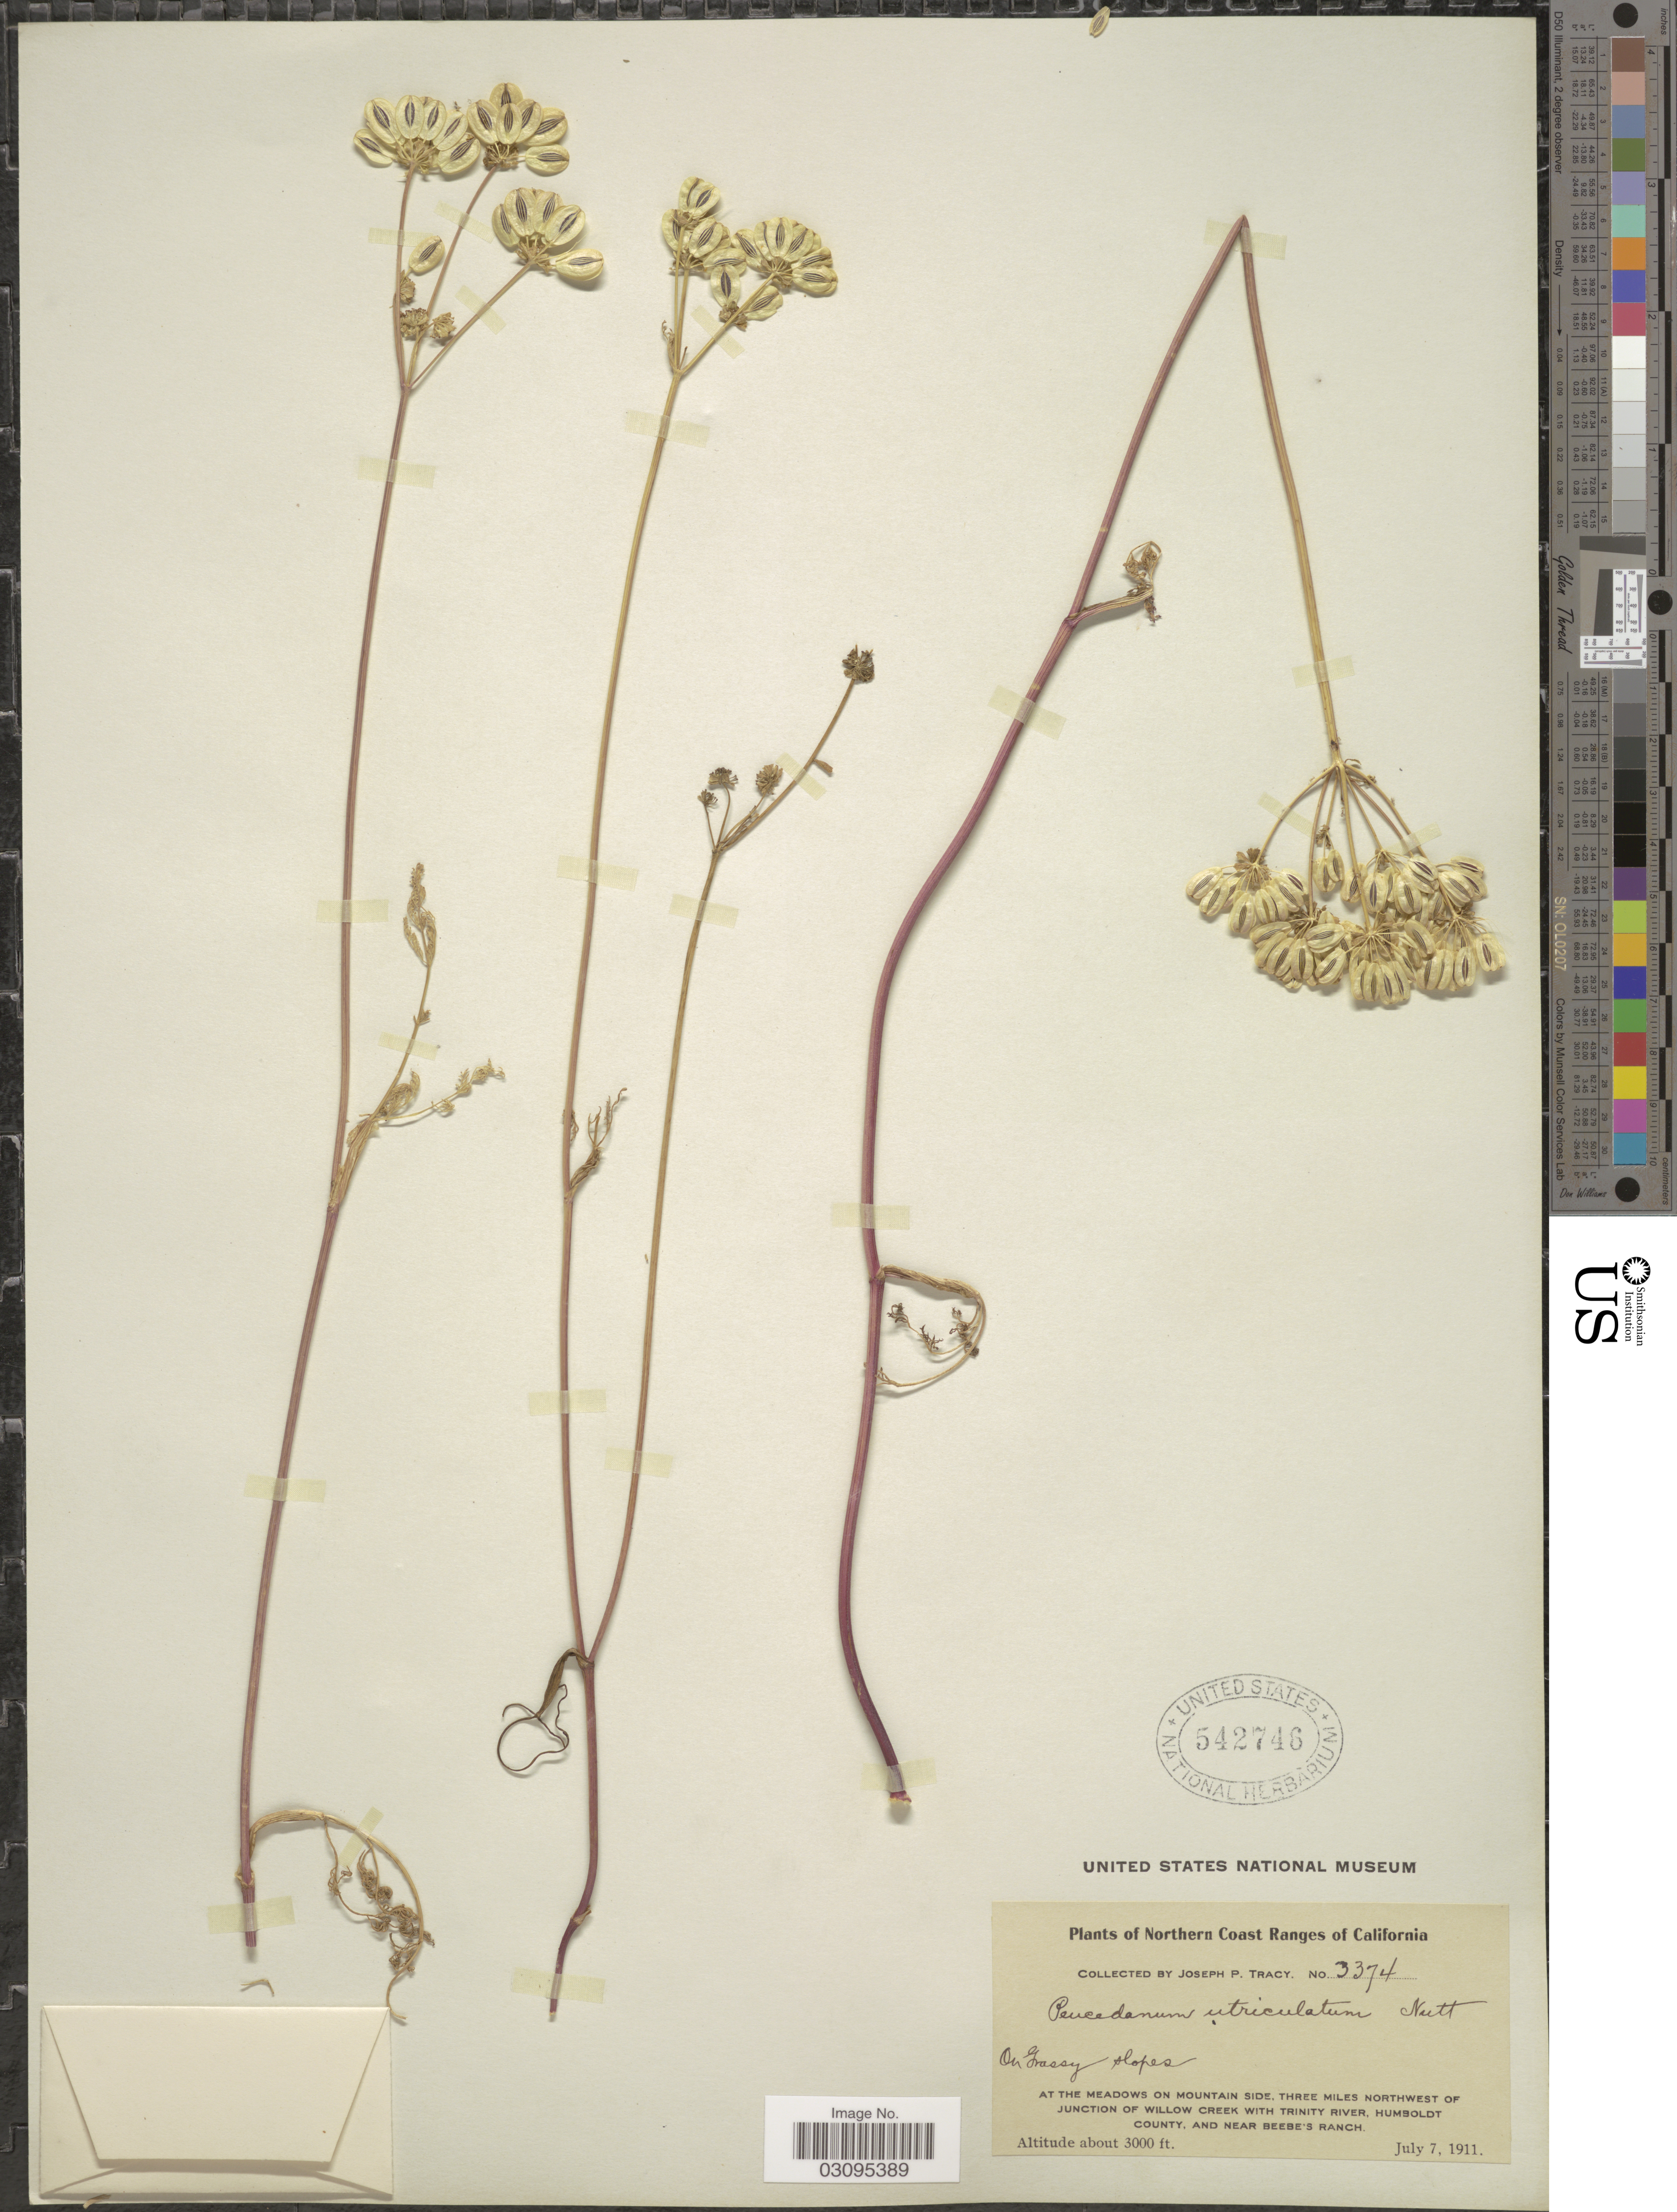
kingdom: Plantae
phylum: Tracheophyta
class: Magnoliopsida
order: Apiales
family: Apiaceae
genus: Lomatium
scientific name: Lomatium utriculatum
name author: (Nutt. ex Torr. & A. Gray) J.M. Coult. & Rose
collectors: J. Tracy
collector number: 3374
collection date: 1911-07-07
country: United States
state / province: California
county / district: Humboldt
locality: Northern Coast Ranges of California, At The Meadows on Mountain Side, Three Miles Northwest of Junction of Willow Creek with Trinity River, Humboldt County, And near Beebee's Ranch.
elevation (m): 914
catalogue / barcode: US 542746